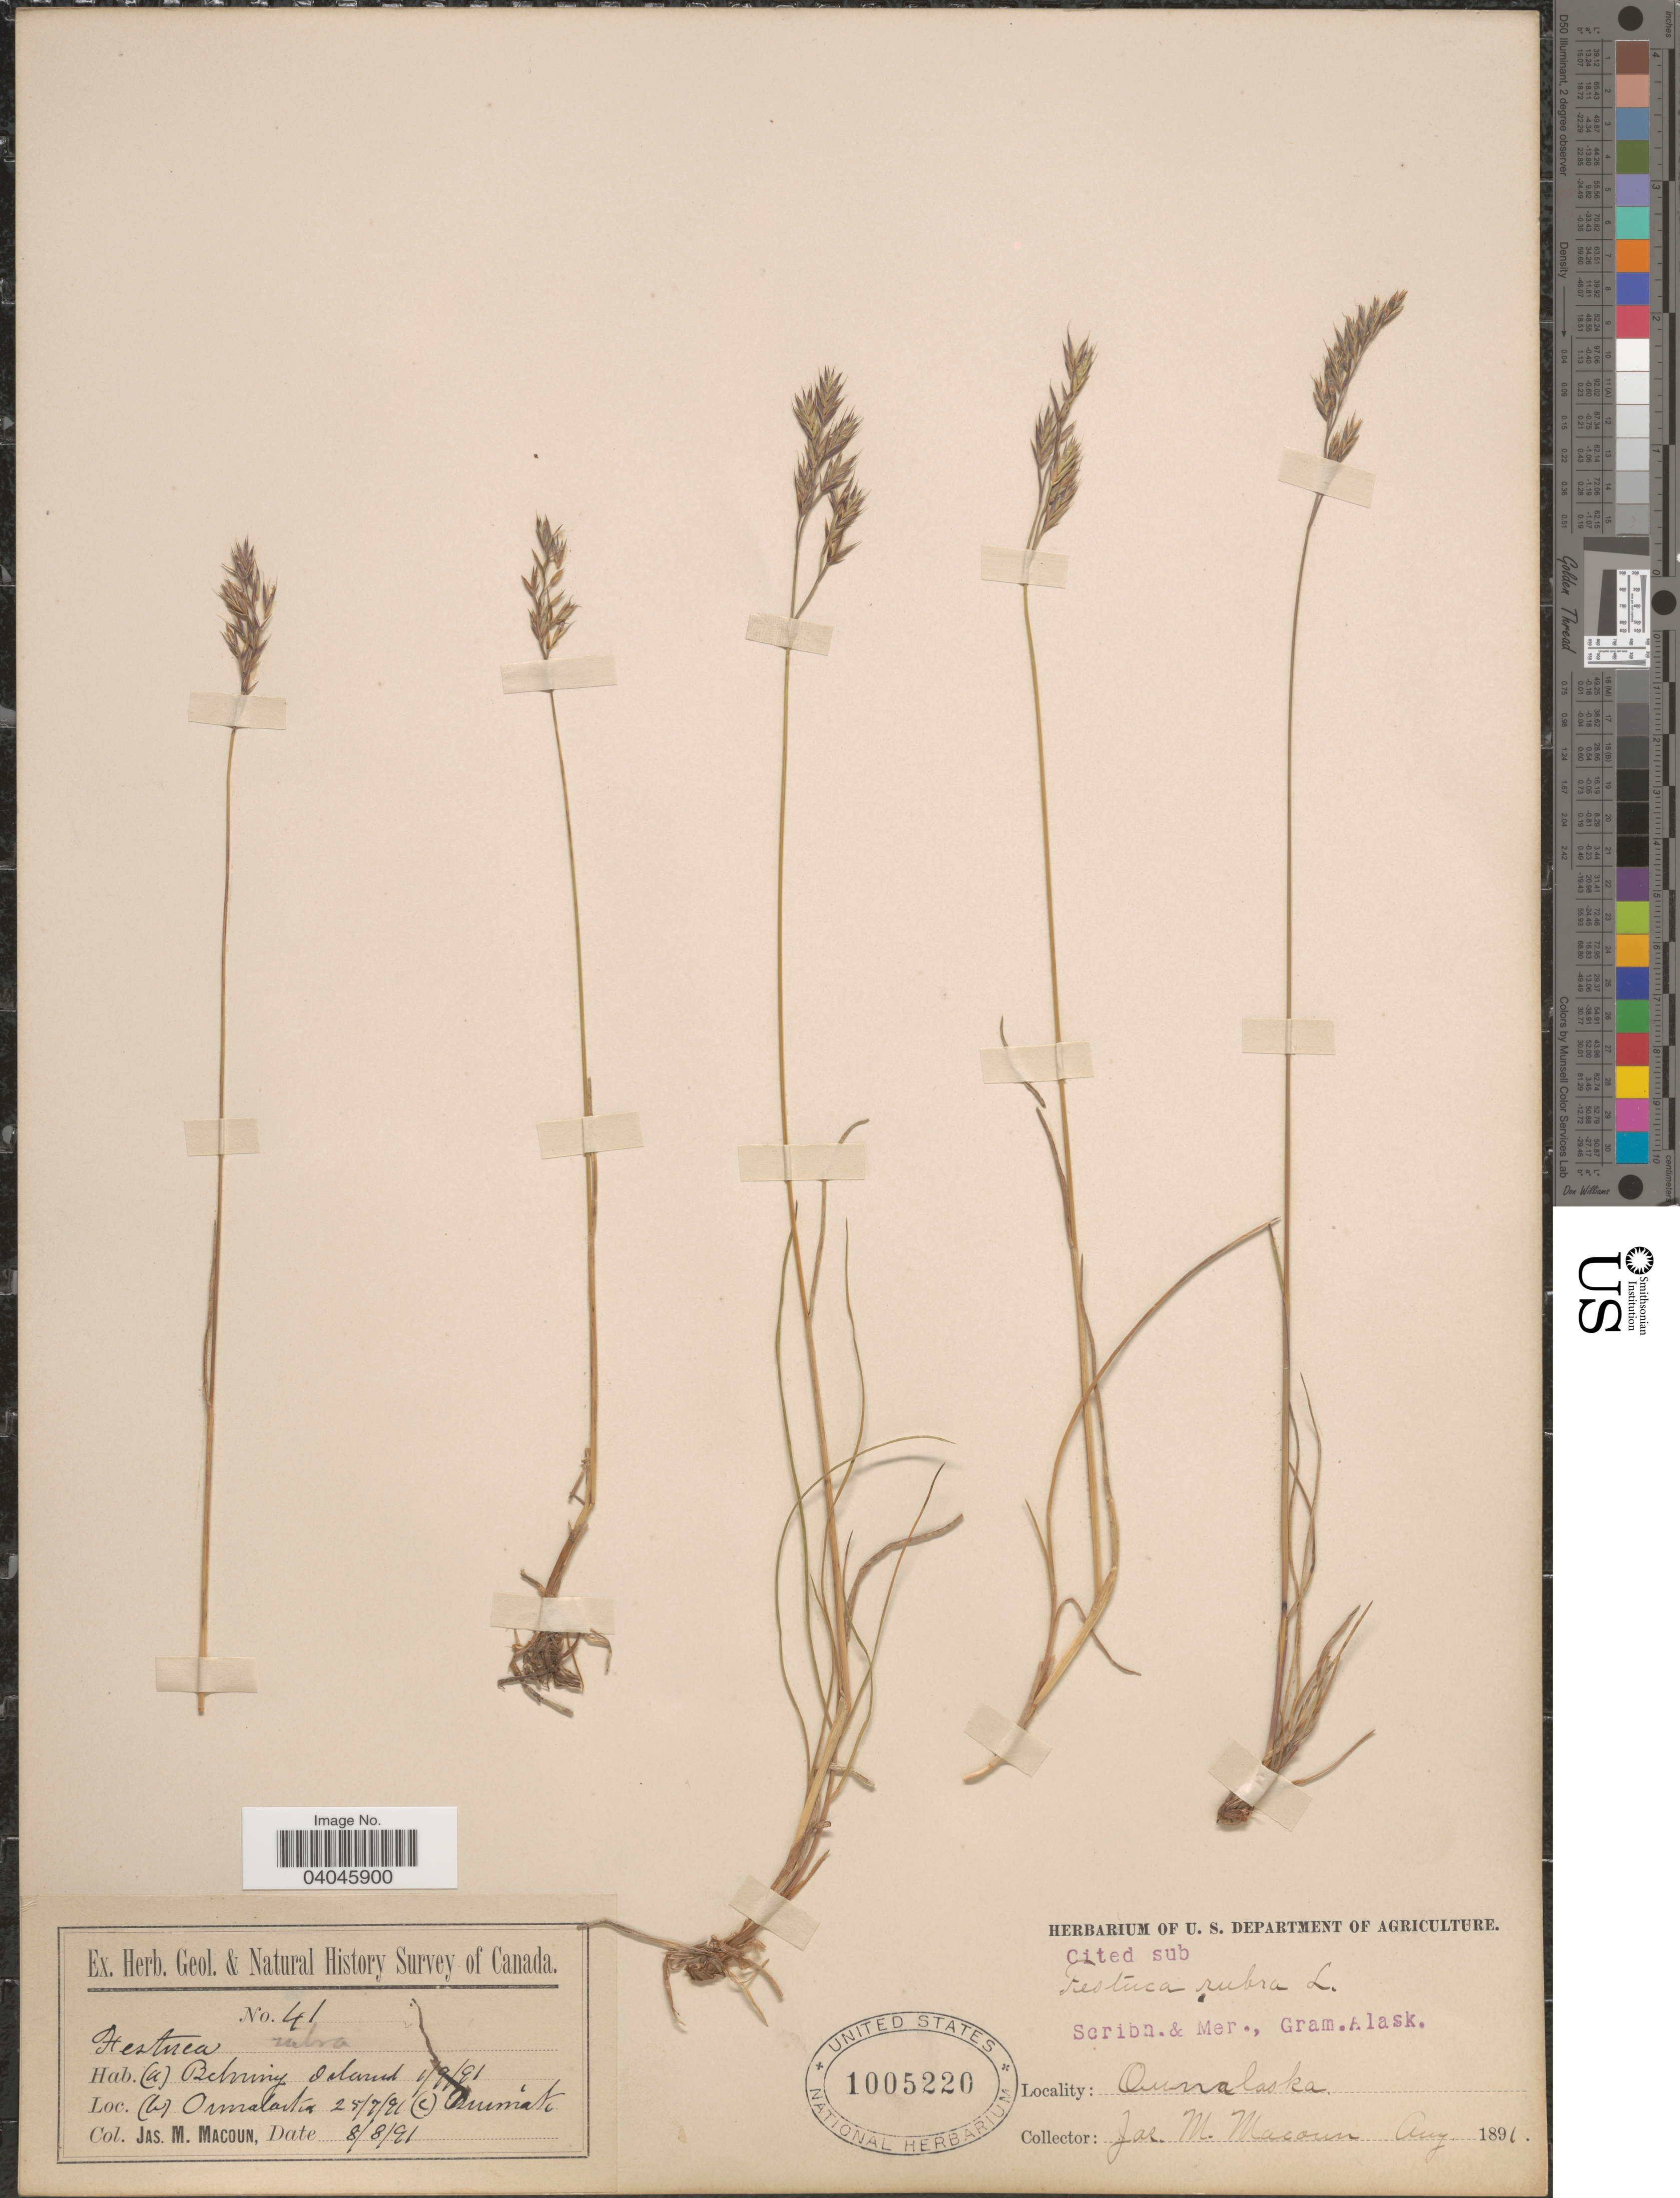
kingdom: Plantae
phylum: Tracheophyta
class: Liliopsida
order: Poales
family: Poaceae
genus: Festuca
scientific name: Festuca rubra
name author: L.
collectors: J. M. Macoun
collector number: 41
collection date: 1891-01-09/1891-08-08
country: United States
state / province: Alaska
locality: Behring Island. Ounalaska. Unimak.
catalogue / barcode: US 1005220